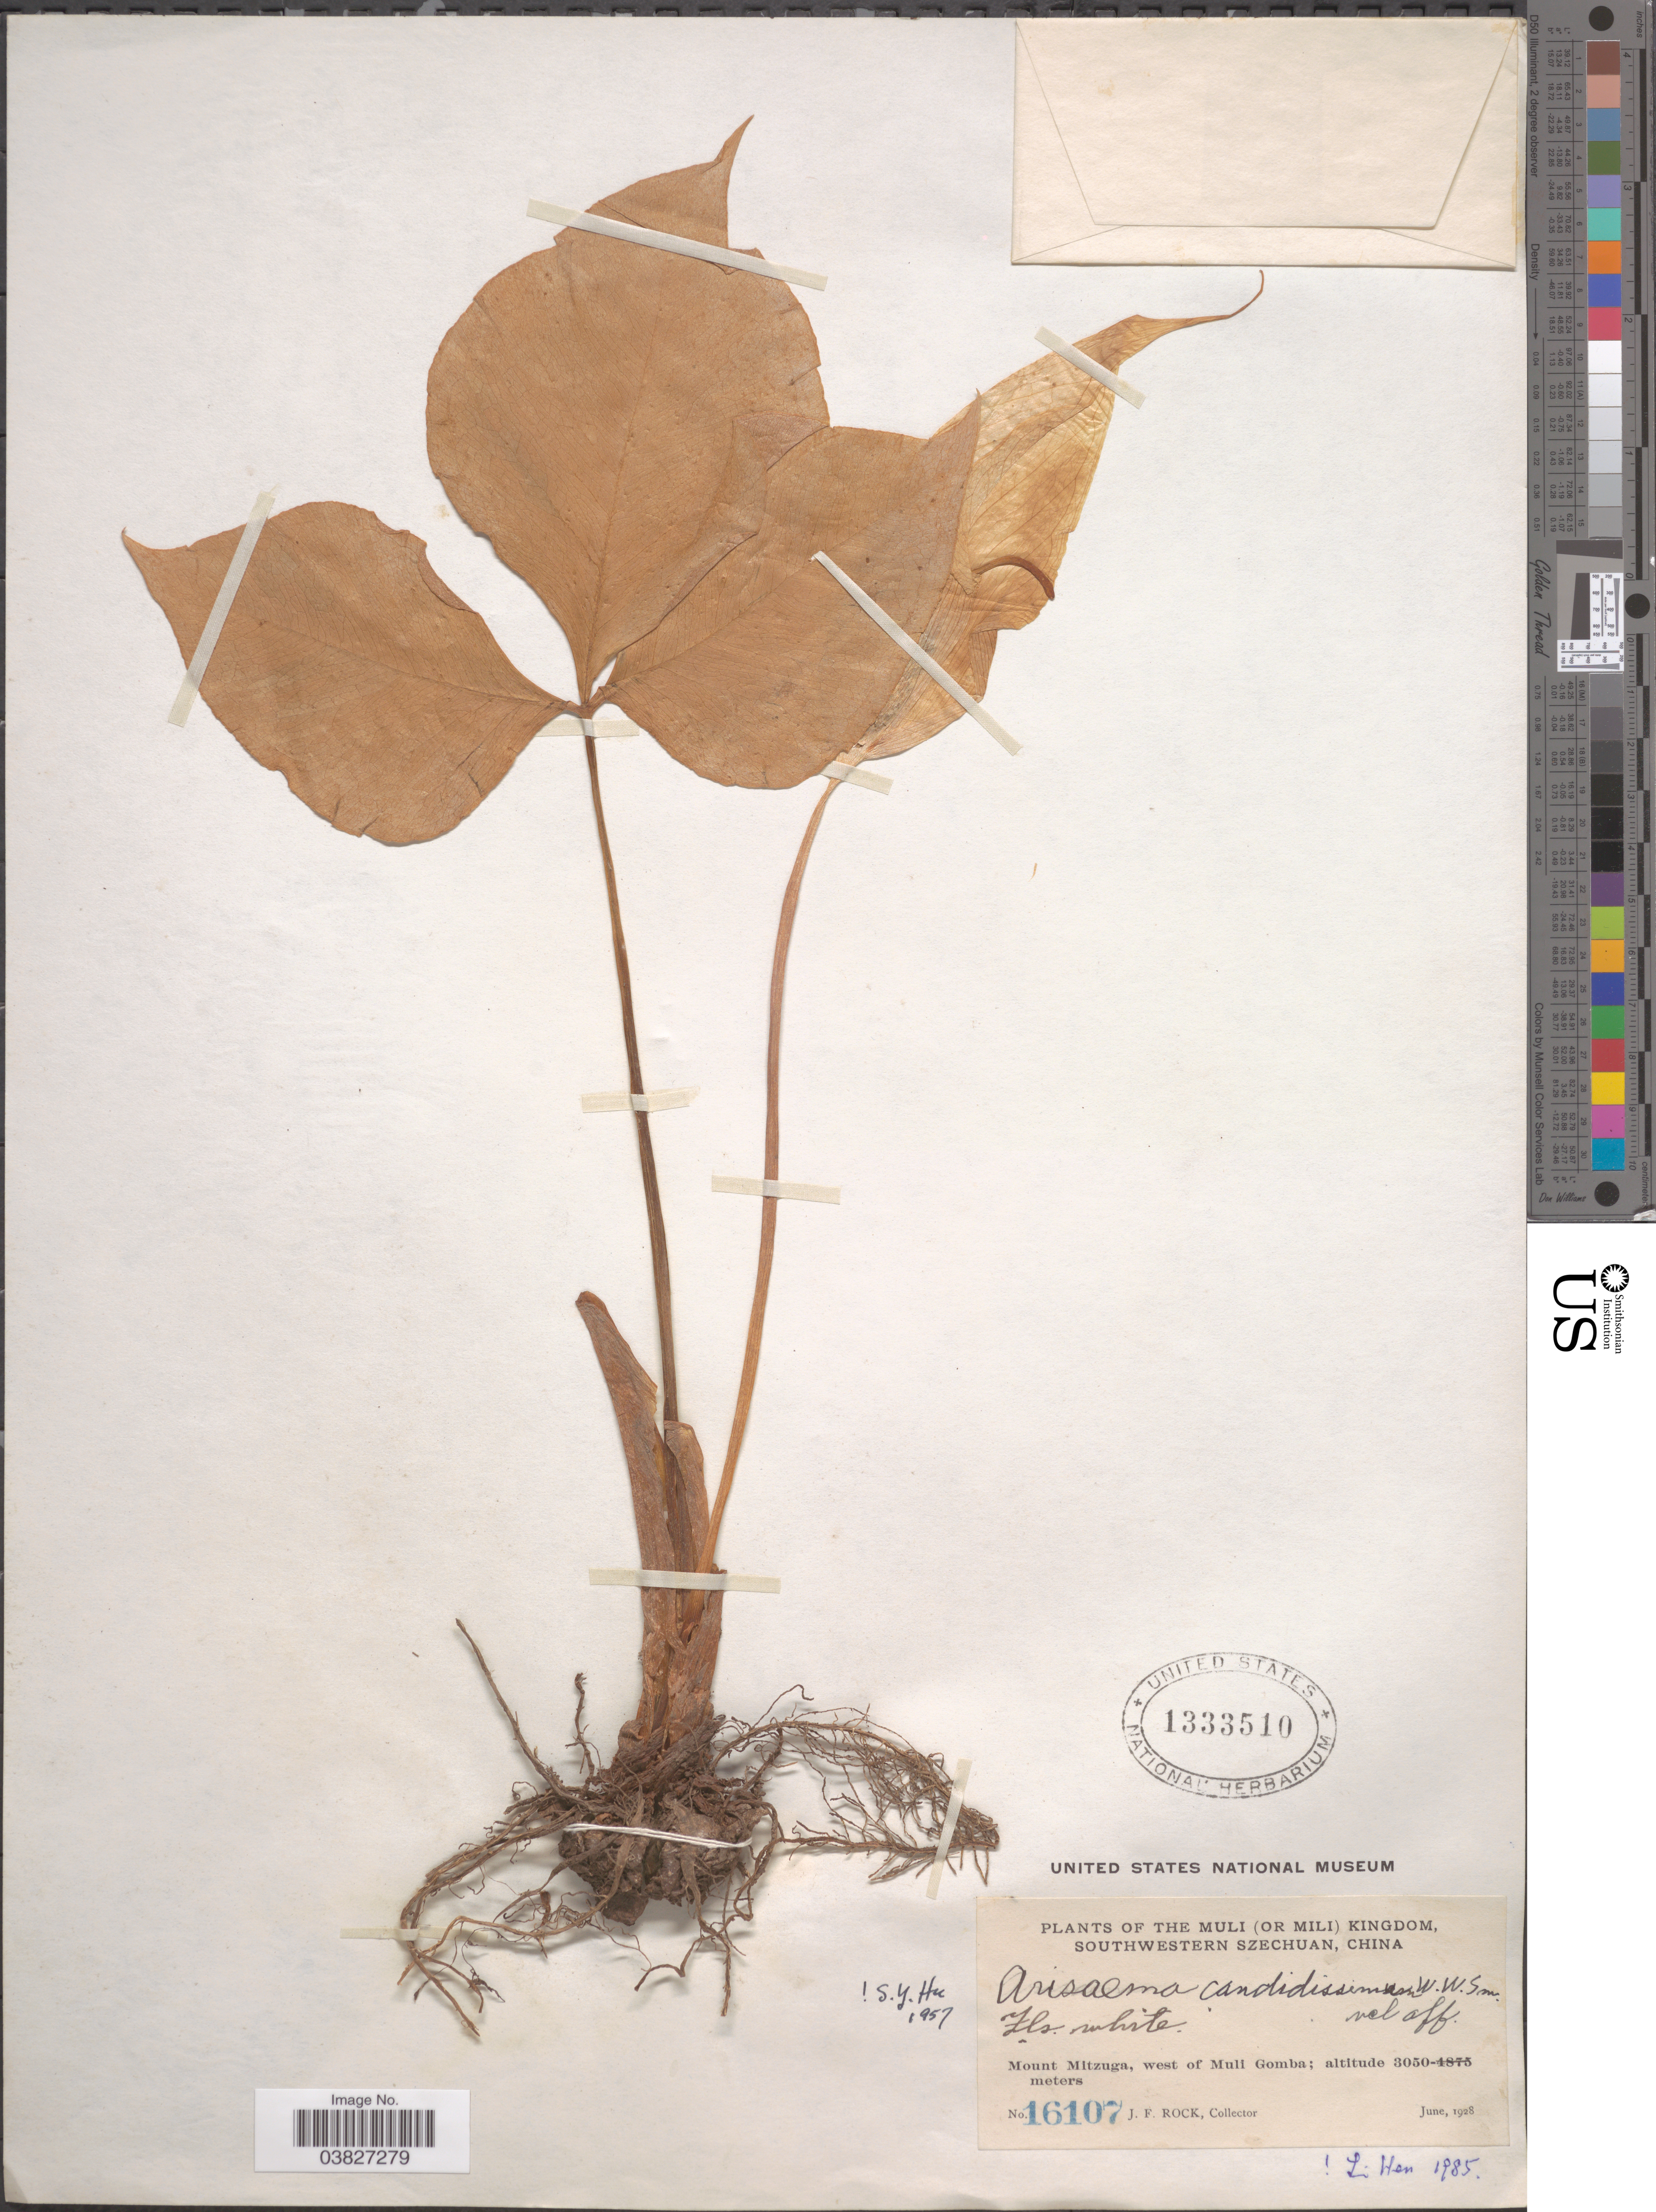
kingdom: Plantae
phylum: Tracheophyta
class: Liliopsida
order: Alismatales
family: Araceae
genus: Arisaema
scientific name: Arisaema candidissimum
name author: W.W. Sm.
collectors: J. Rock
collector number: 16107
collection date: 1928-06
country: China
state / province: Sichuan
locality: Muli (or Mili) Kingdom, Southwestern Szechuan. Mount Mitzuga, west of Muli Gomba.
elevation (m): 3050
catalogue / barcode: US 1333510